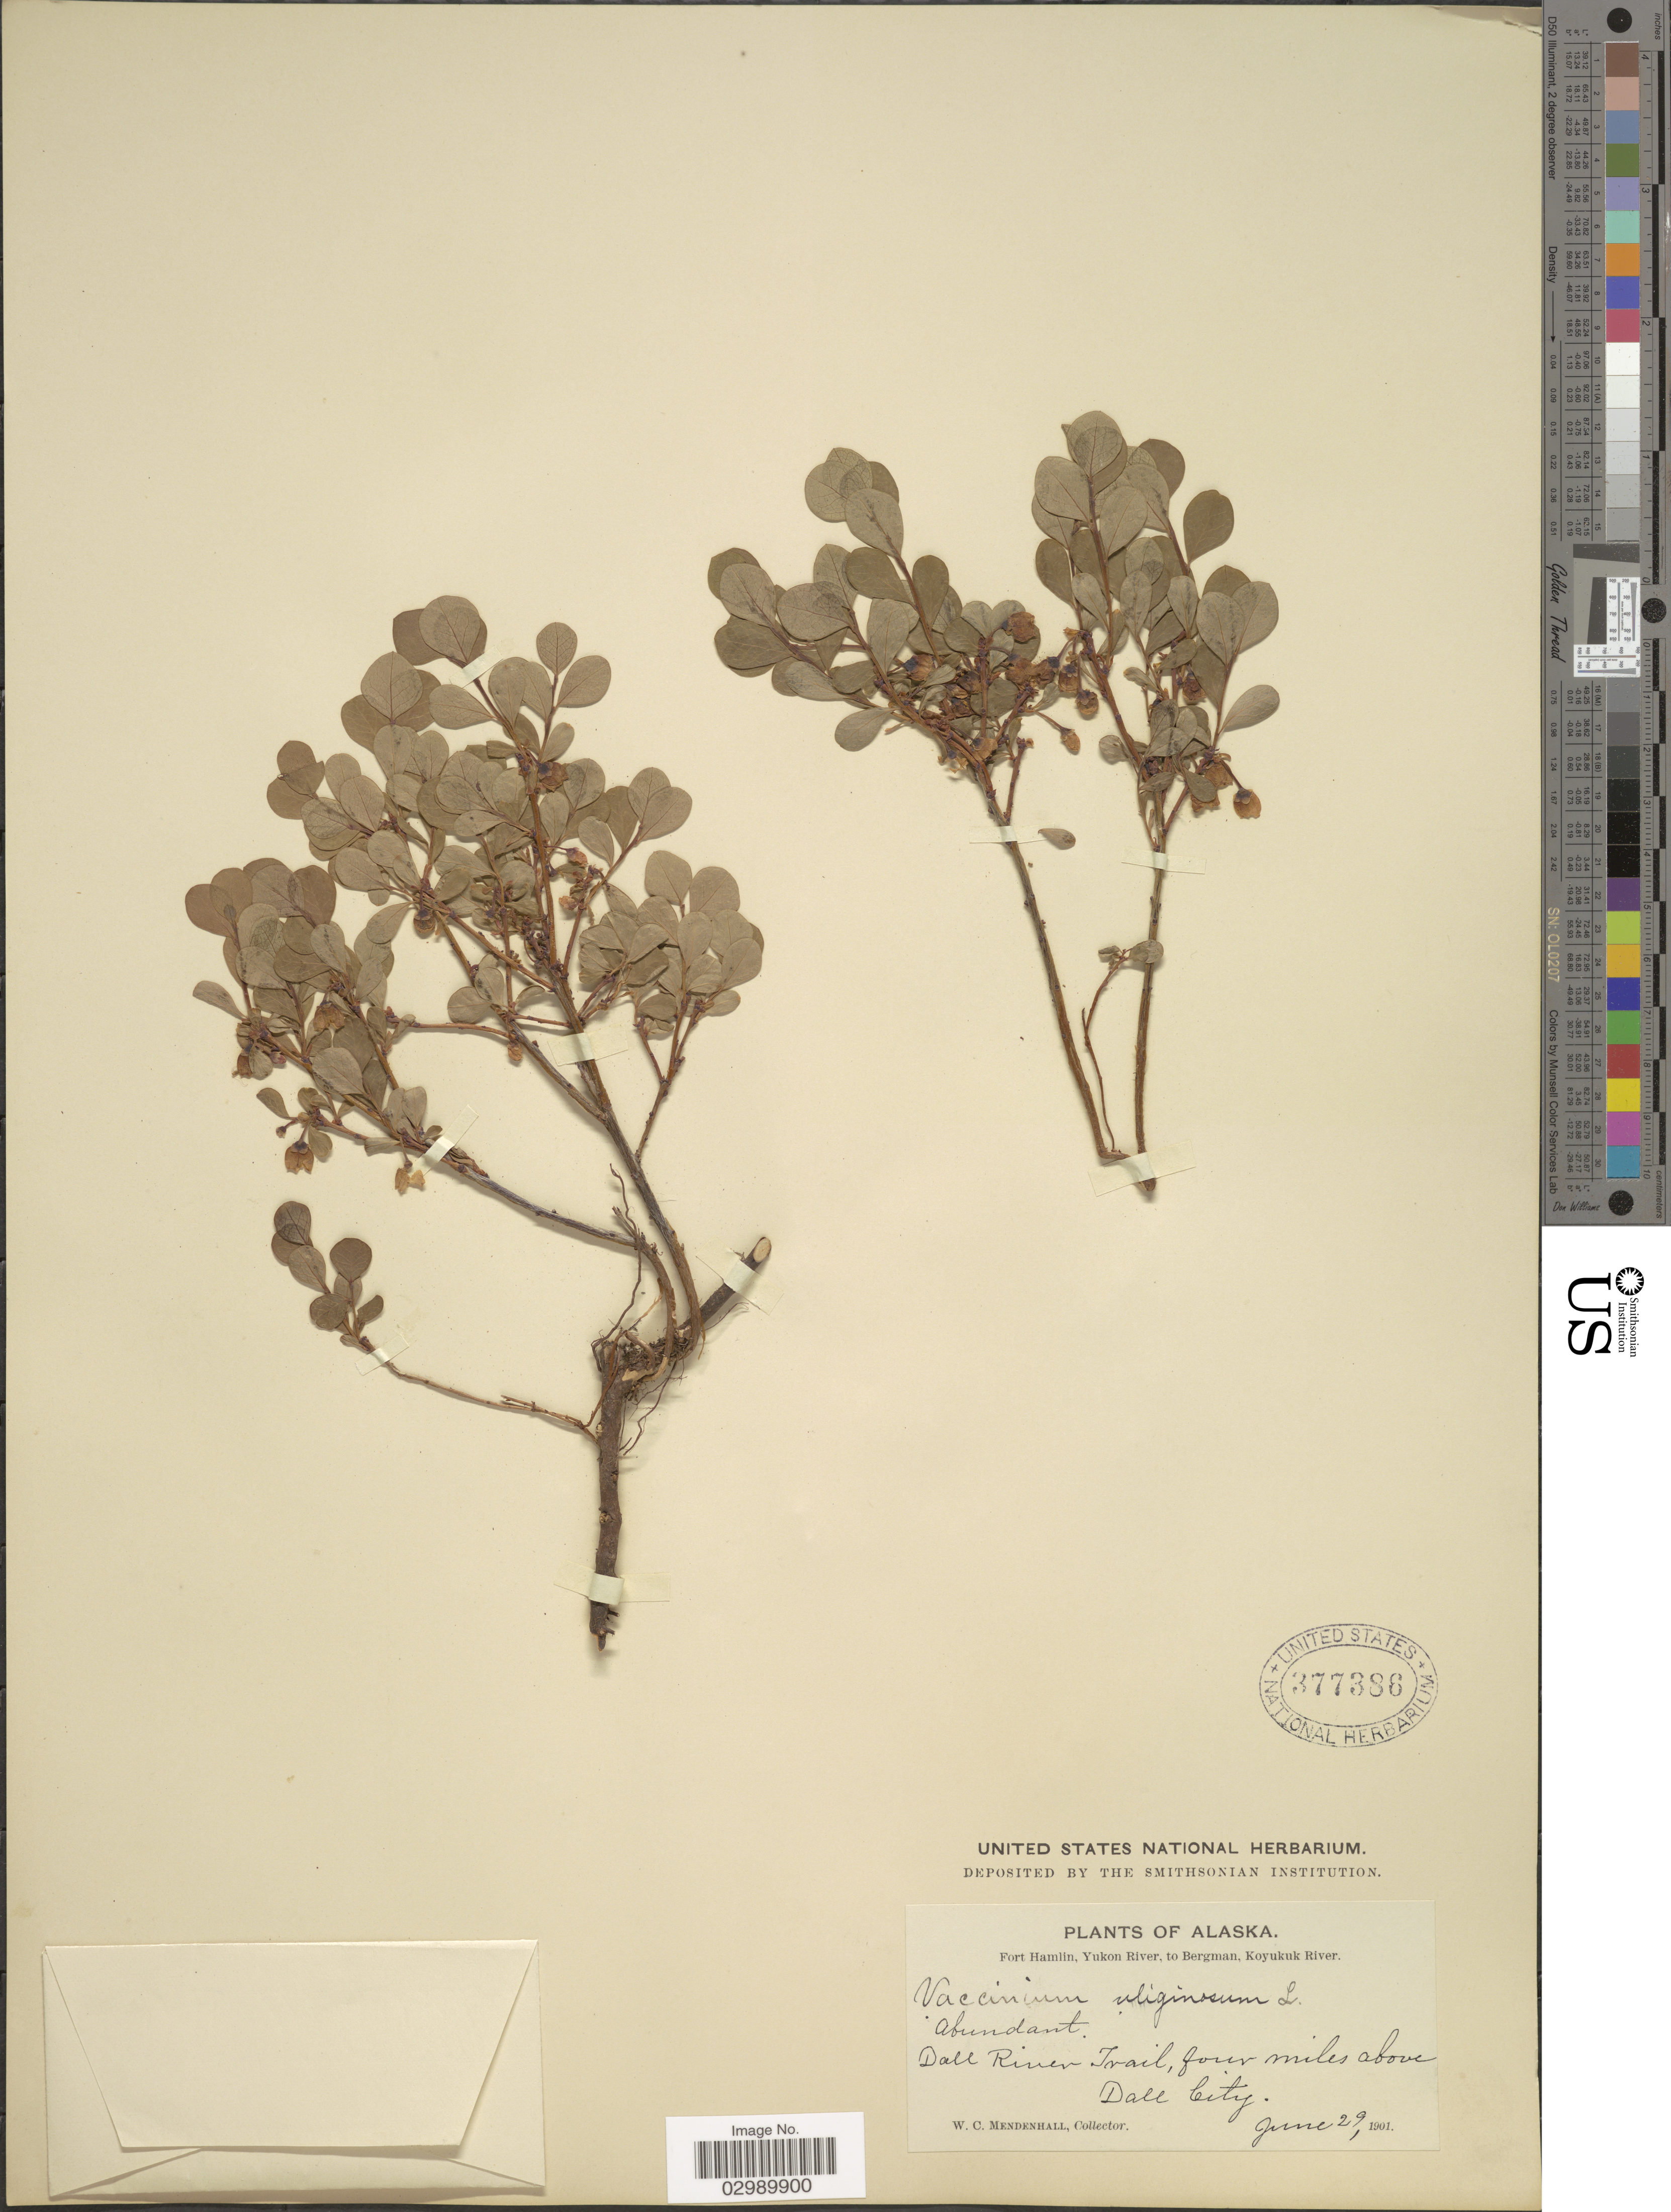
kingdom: Plantae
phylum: Tracheophyta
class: Magnoliopsida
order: Ericales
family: Ericaceae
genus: Vaccinium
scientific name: Vaccinium uliginosum var. alpinum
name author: Bigelow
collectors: W. Mendenhall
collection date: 1901-06-29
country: United States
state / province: Alaska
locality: Fort Hamlin, Yukon River, to Bergman, Koyukuk River, Dall River Trail, four miles above Dall City.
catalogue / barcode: US 377386